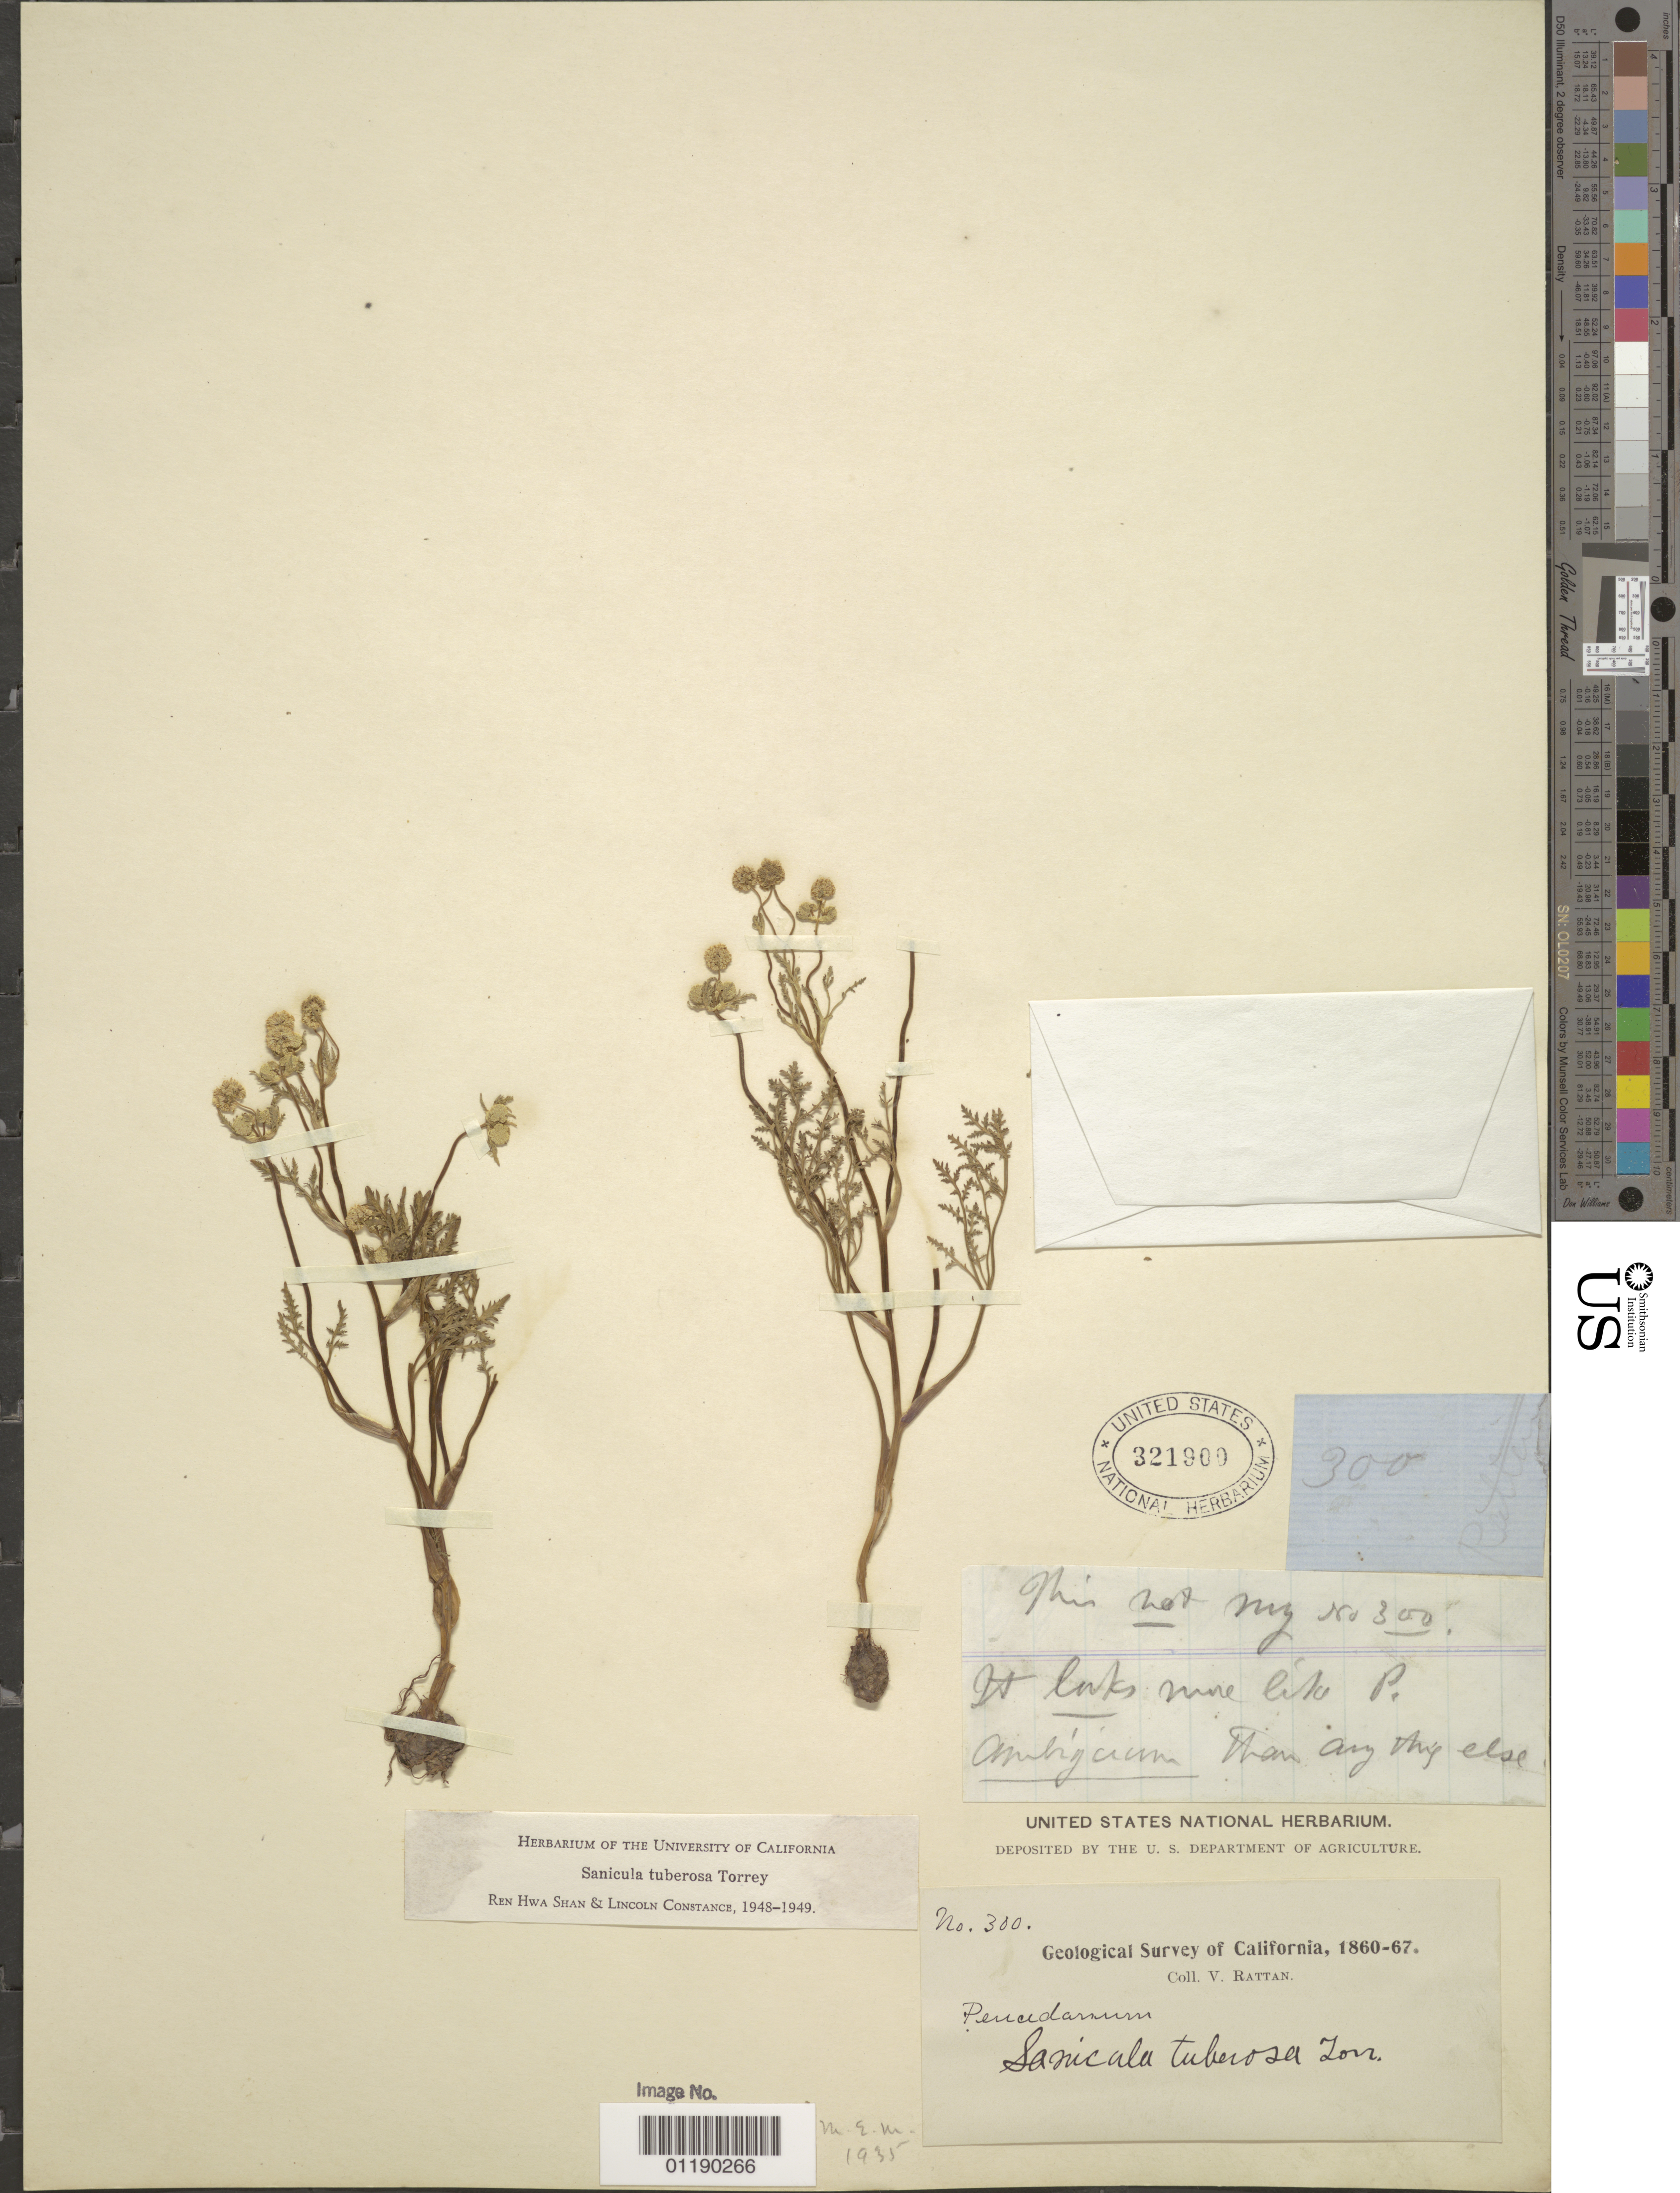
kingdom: Plantae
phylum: Tracheophyta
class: Magnoliopsida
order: Apiales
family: Apiaceae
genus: Sanicula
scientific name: Sanicula tuberosa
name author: Torr.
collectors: V. Rattan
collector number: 300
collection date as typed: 1860 to -- --- 1867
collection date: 1860/1867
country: United States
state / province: California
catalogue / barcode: US 321900